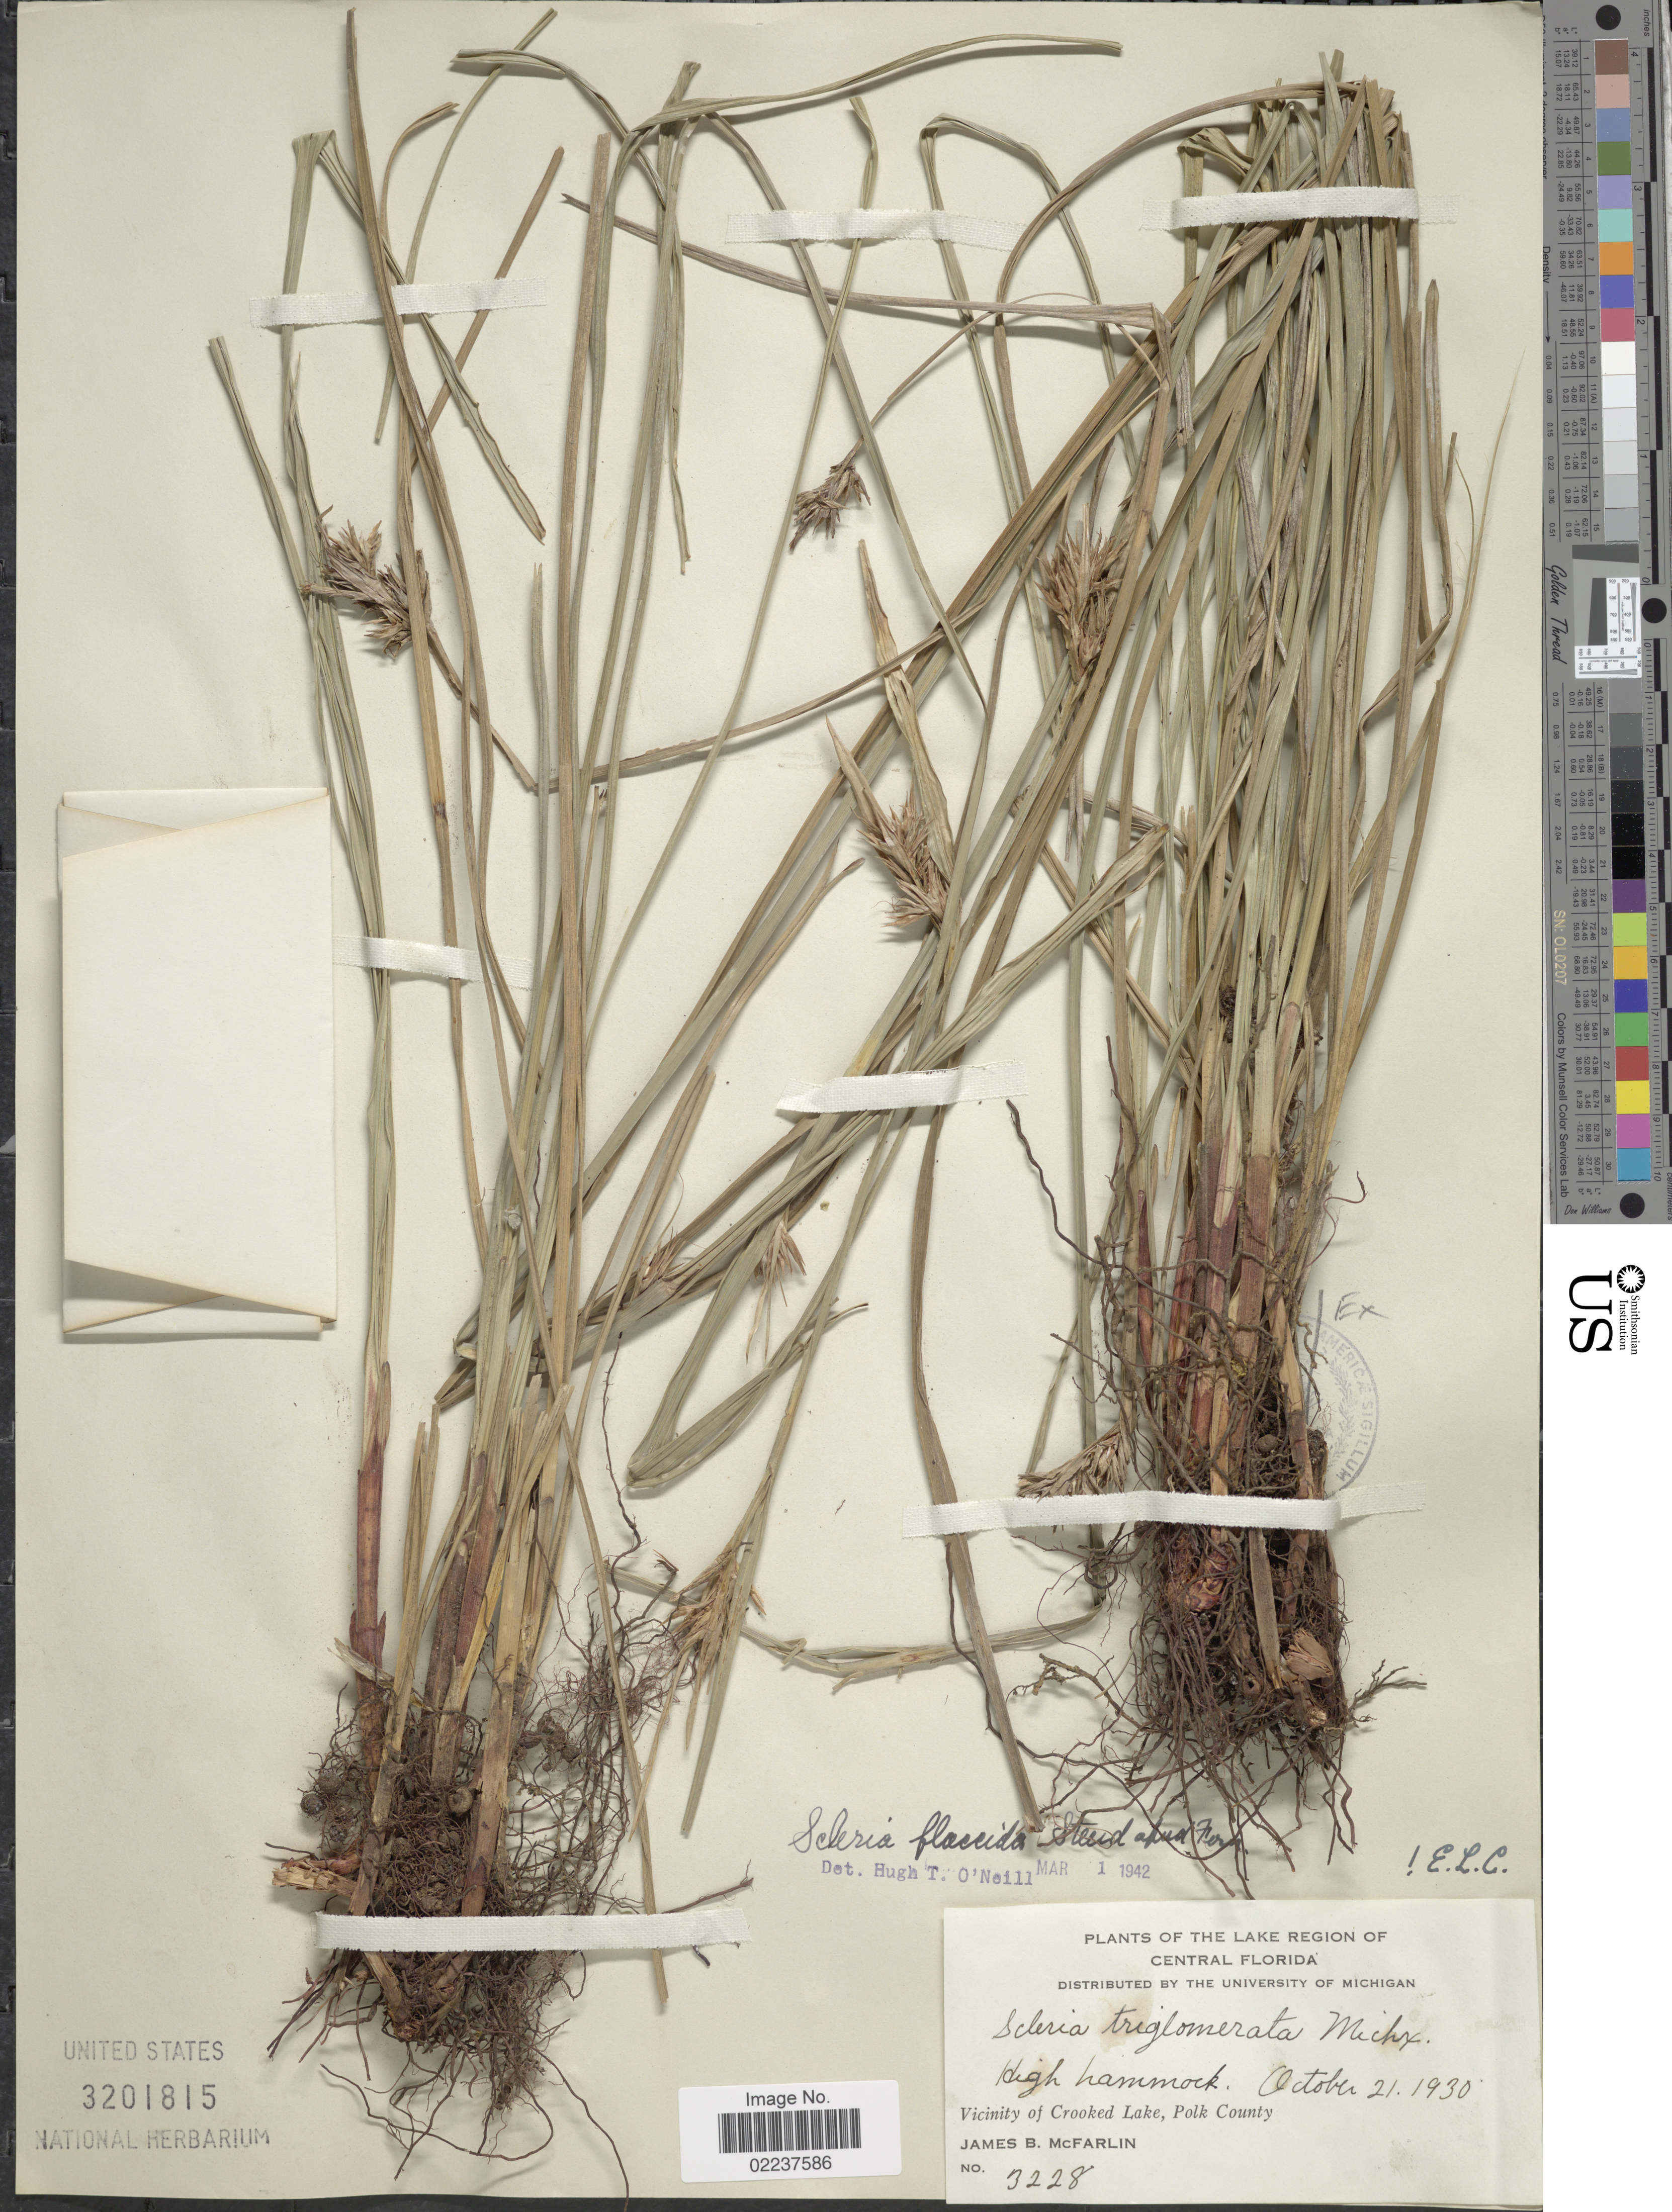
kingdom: Plantae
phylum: Tracheophyta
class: Liliopsida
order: Poales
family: Cyperaceae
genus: Scleria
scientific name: Scleria triglomerata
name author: Michx.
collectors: J. McFarlin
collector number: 3228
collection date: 1930-10-21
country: United States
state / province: Florida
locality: The Lake Region of Central Florida, High Hammock, Vicinity of Crooked Lake, Polk County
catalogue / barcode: US 3201815